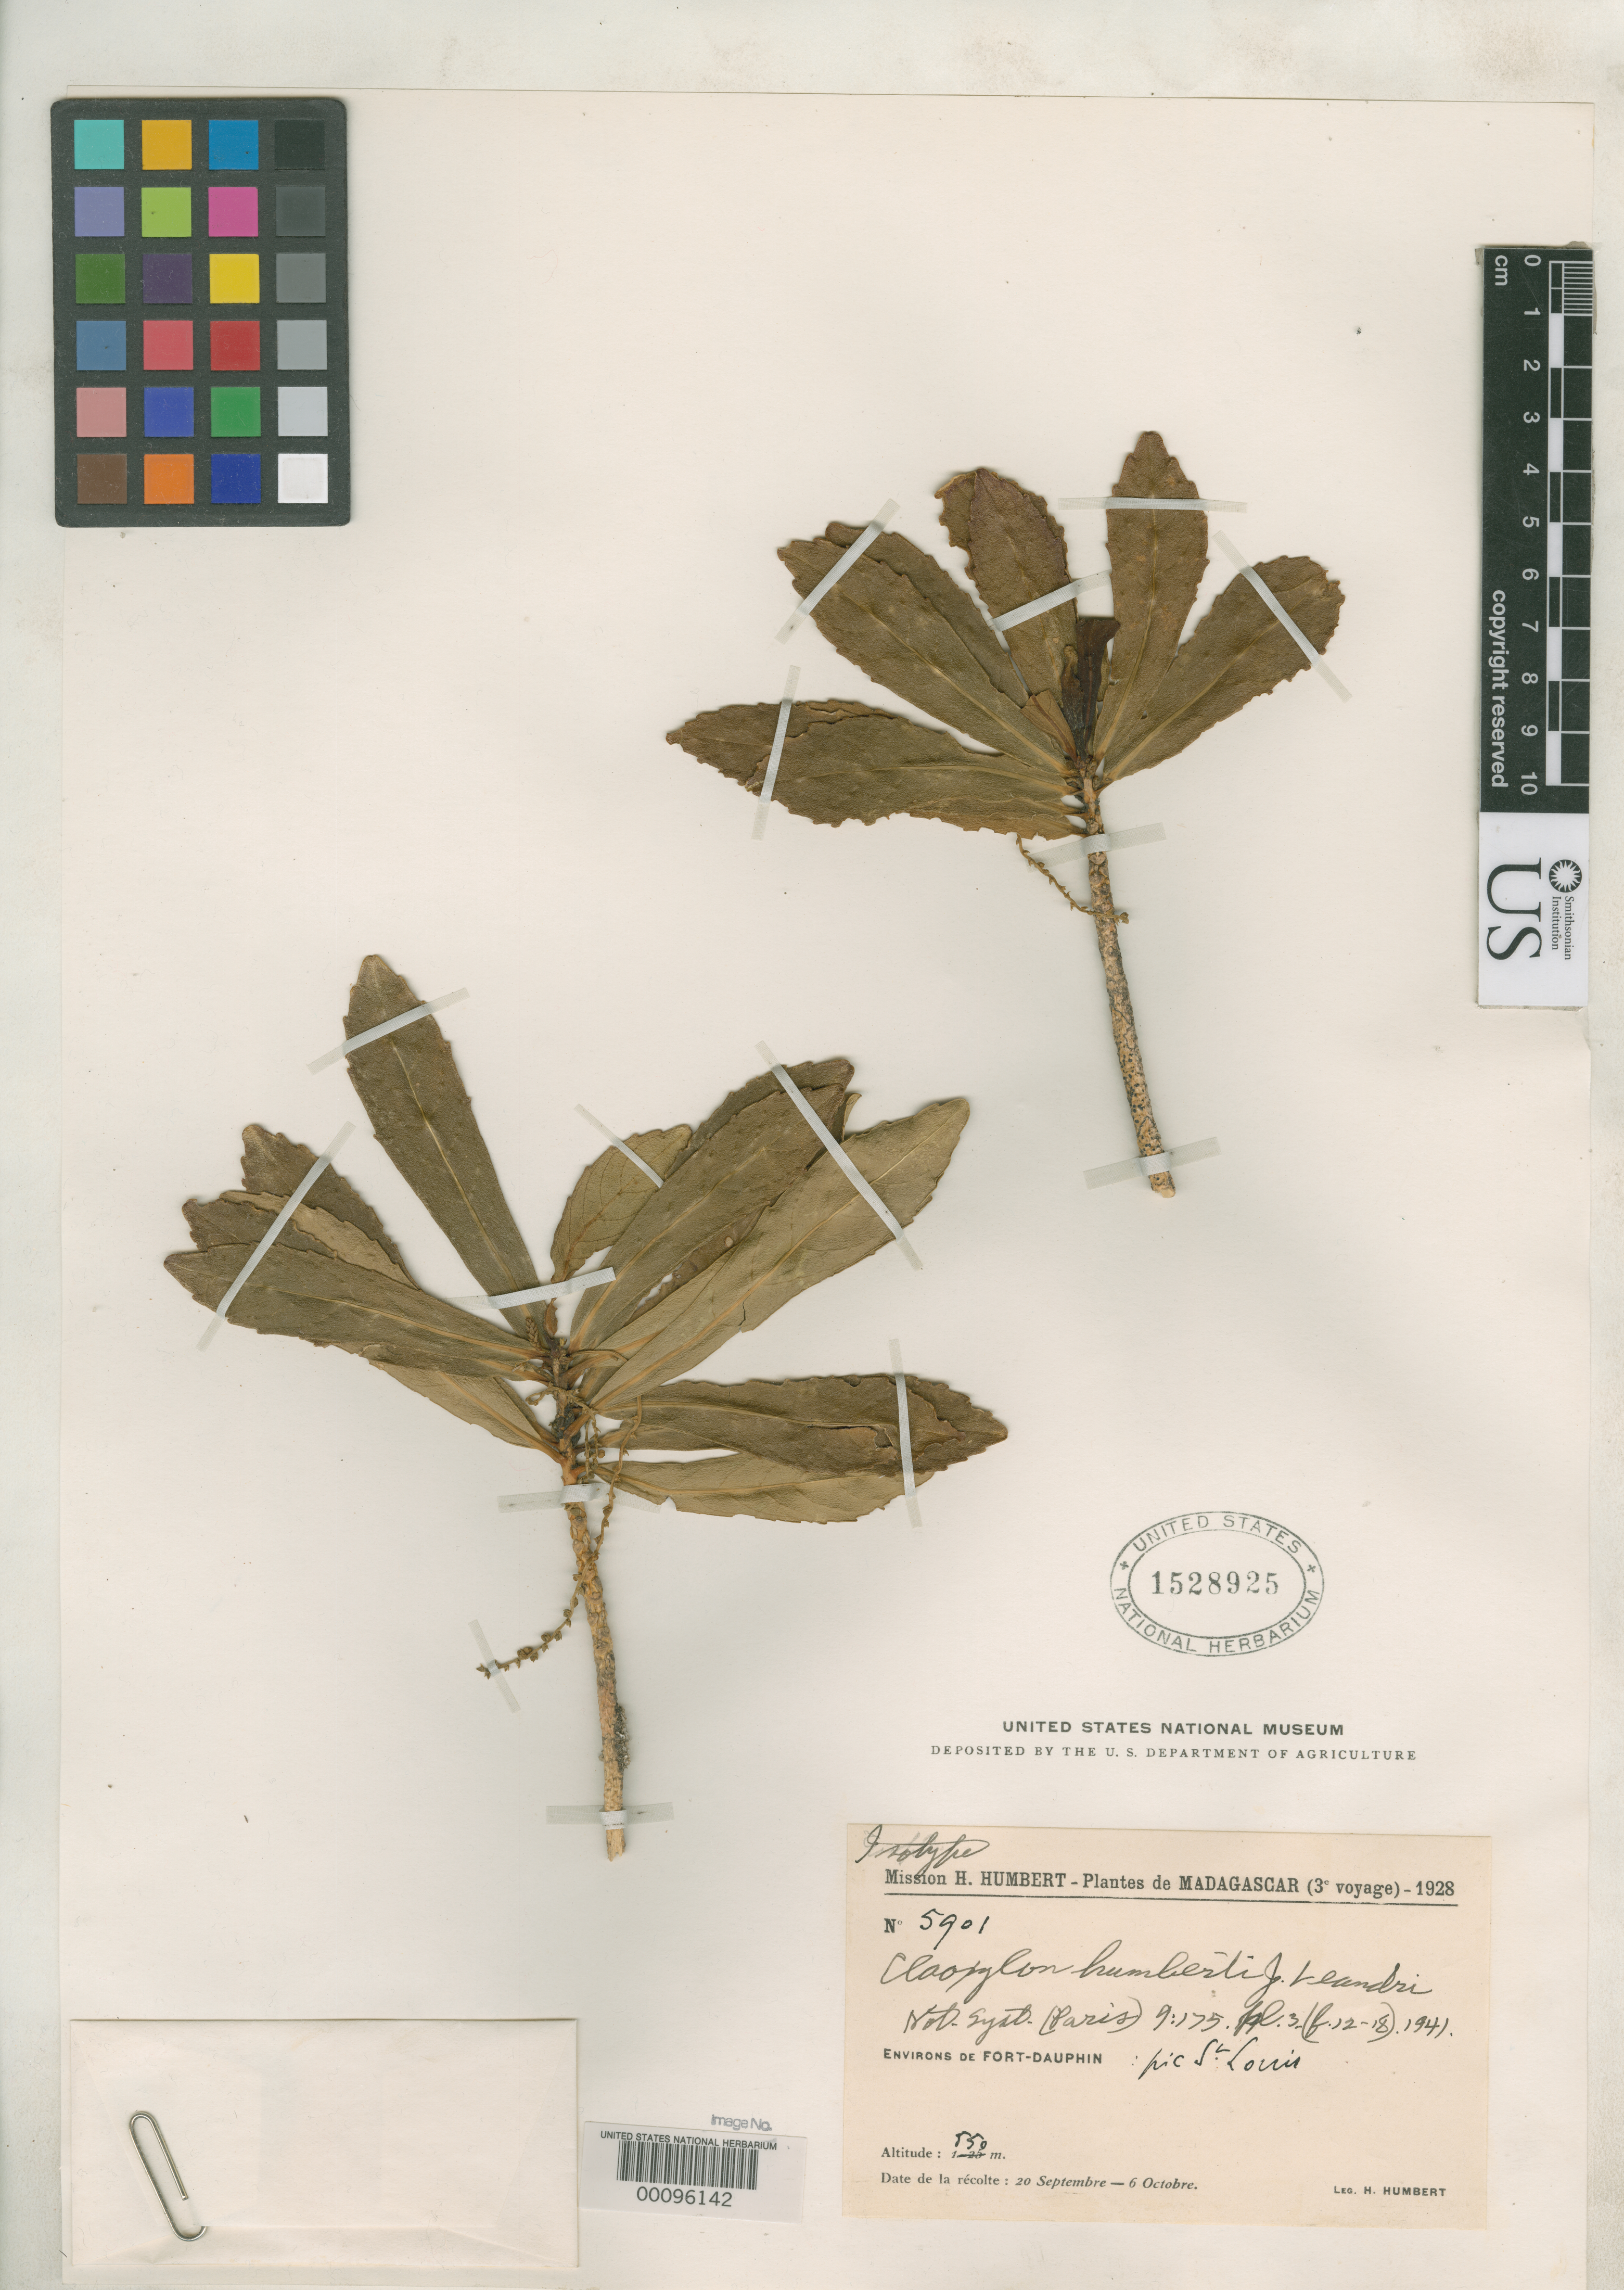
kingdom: Plantae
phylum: Tracheophyta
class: Magnoliopsida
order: Malpighiales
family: Euphorbiaceae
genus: Claoxylon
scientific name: Claoxylon humbertii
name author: Leandri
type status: Type Collection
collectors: H. Humbert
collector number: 5901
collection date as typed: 20 Sep 1928 to 06 Oct 1928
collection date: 1928-09-20/1928-10-06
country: Madagascar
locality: Fort-Dauphin.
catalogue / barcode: US 1528925